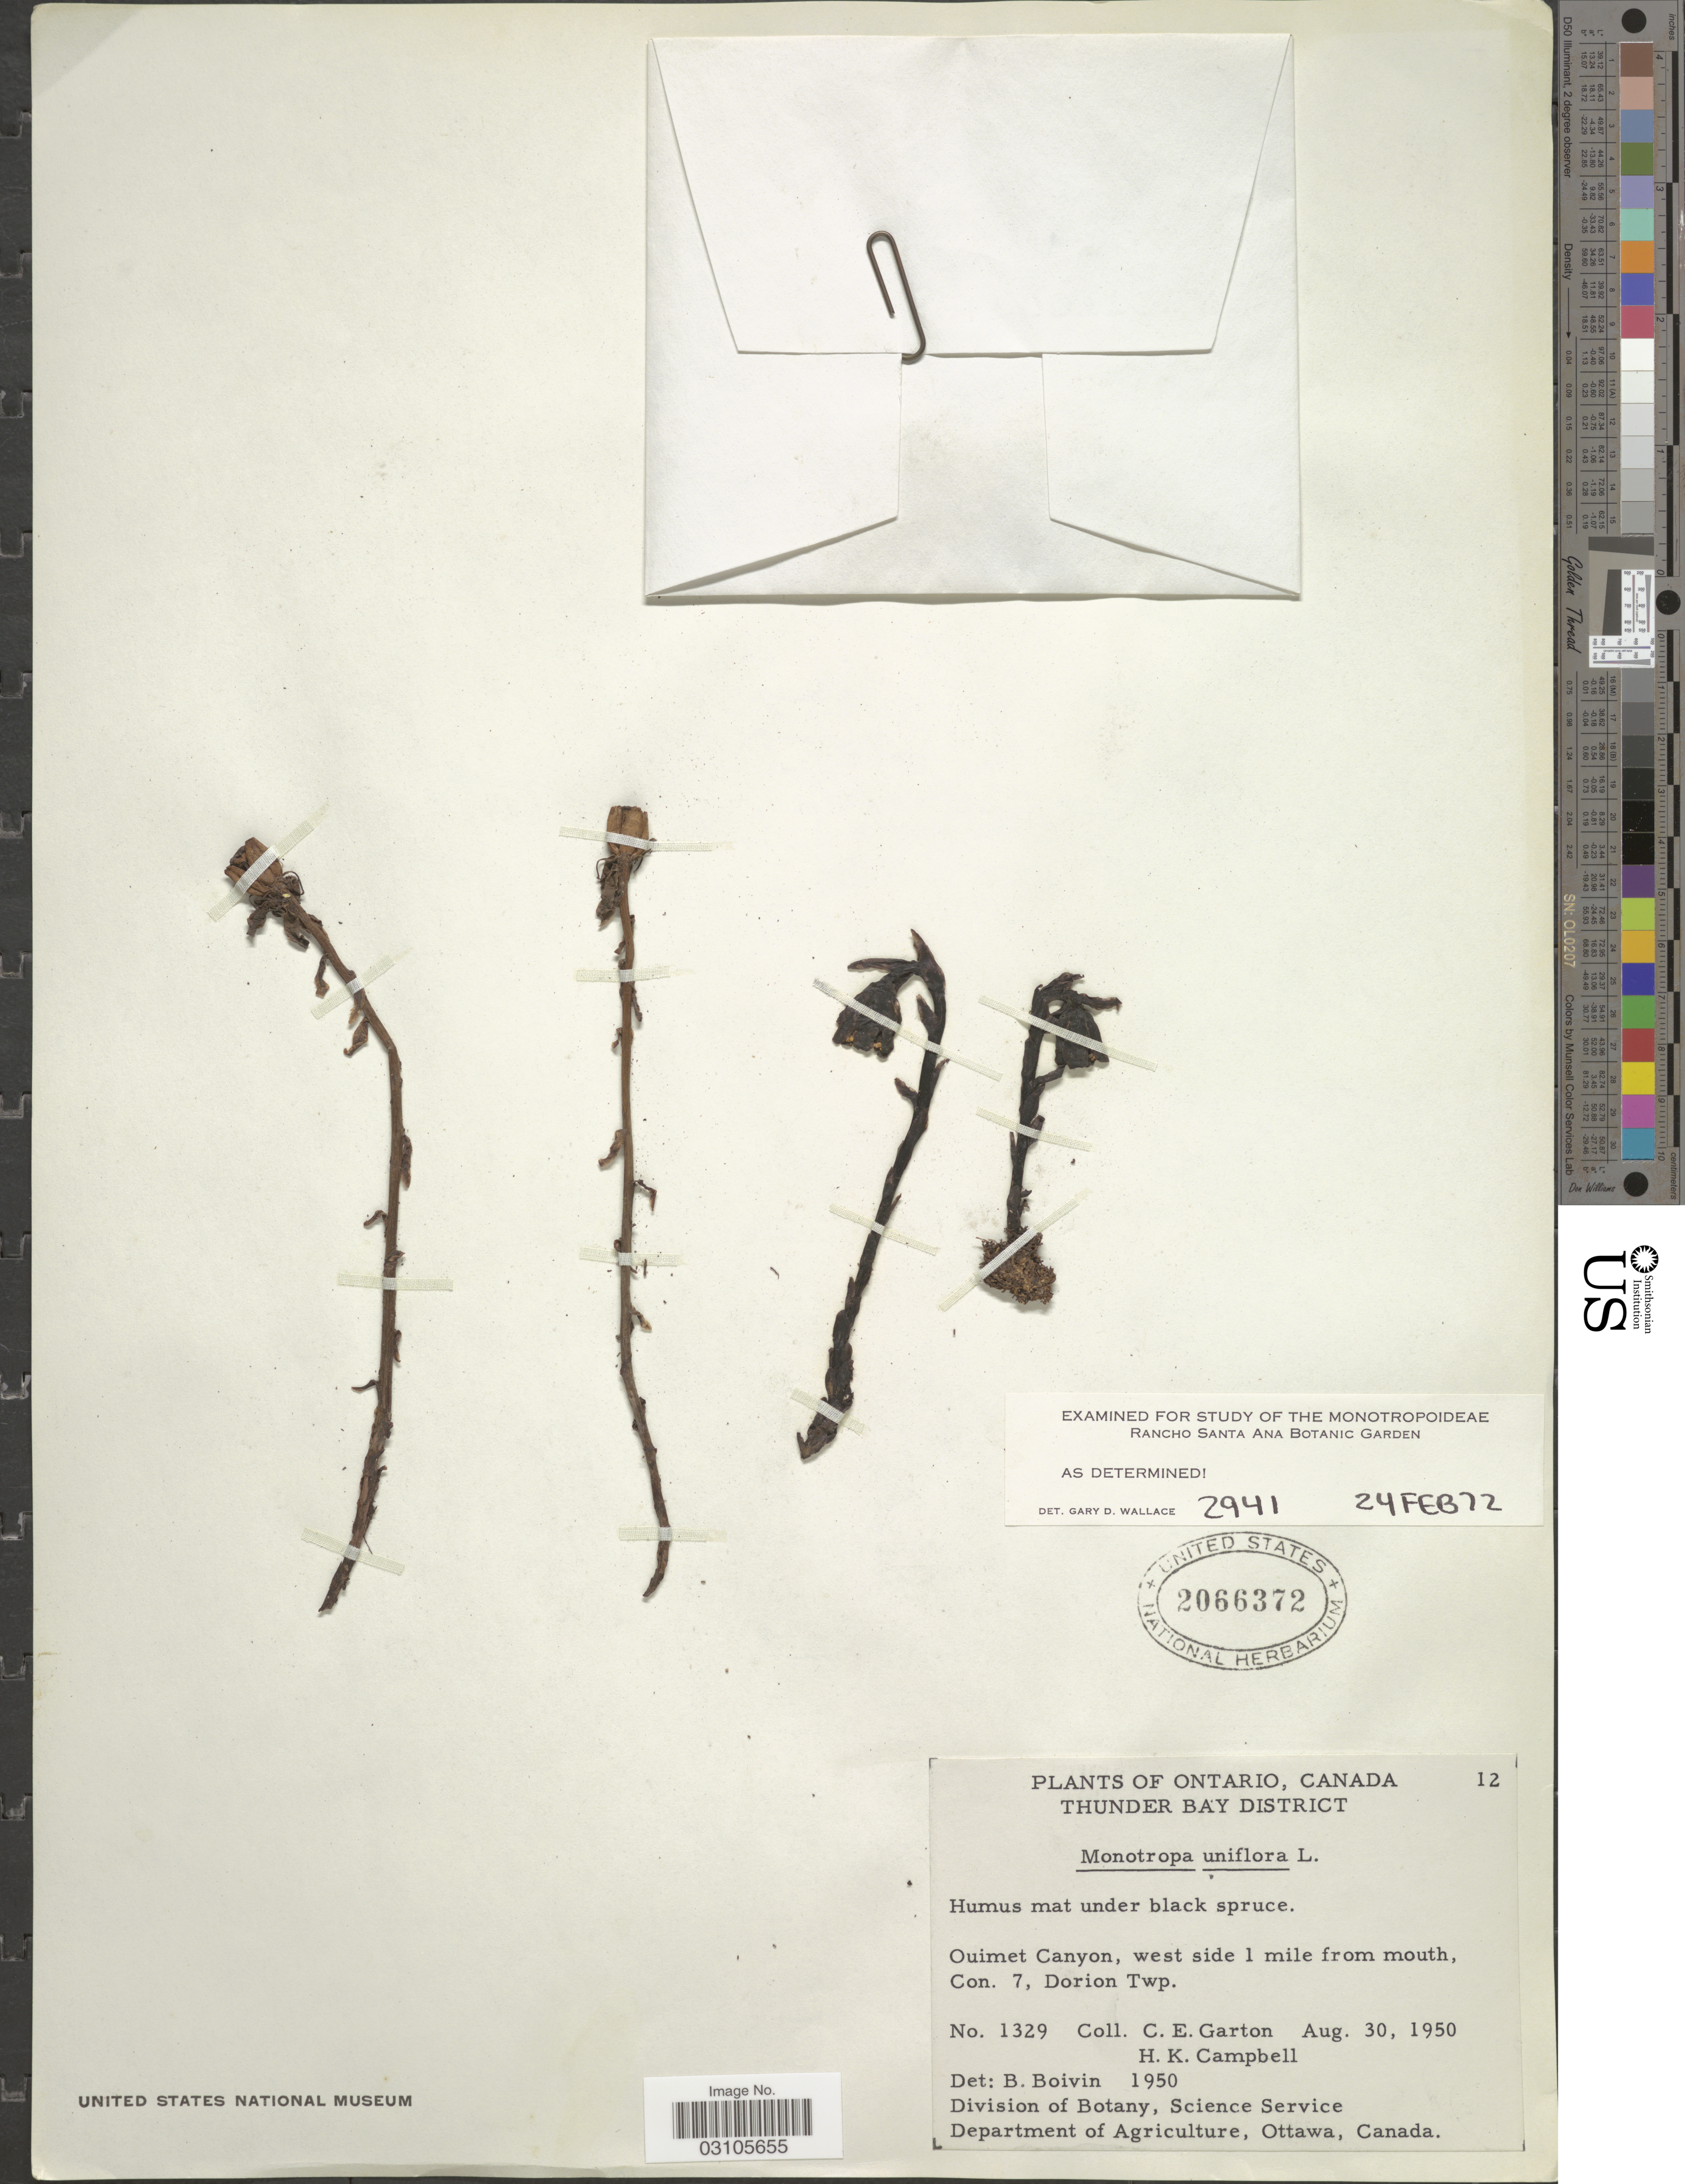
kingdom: Plantae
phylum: Tracheophyta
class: Magnoliopsida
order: Ericales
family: Ericaceae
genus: Monotropa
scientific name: Monotropa uniflora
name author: L.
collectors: C. E. Garton & H. K. Campbell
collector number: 1329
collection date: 1950-08-30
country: Canada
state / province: Ontario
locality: Thunder Bay District. Ouimet Canyon, west side 1 mile from mouth, Con. 7, Dorion Twp.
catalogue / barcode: US 2066372